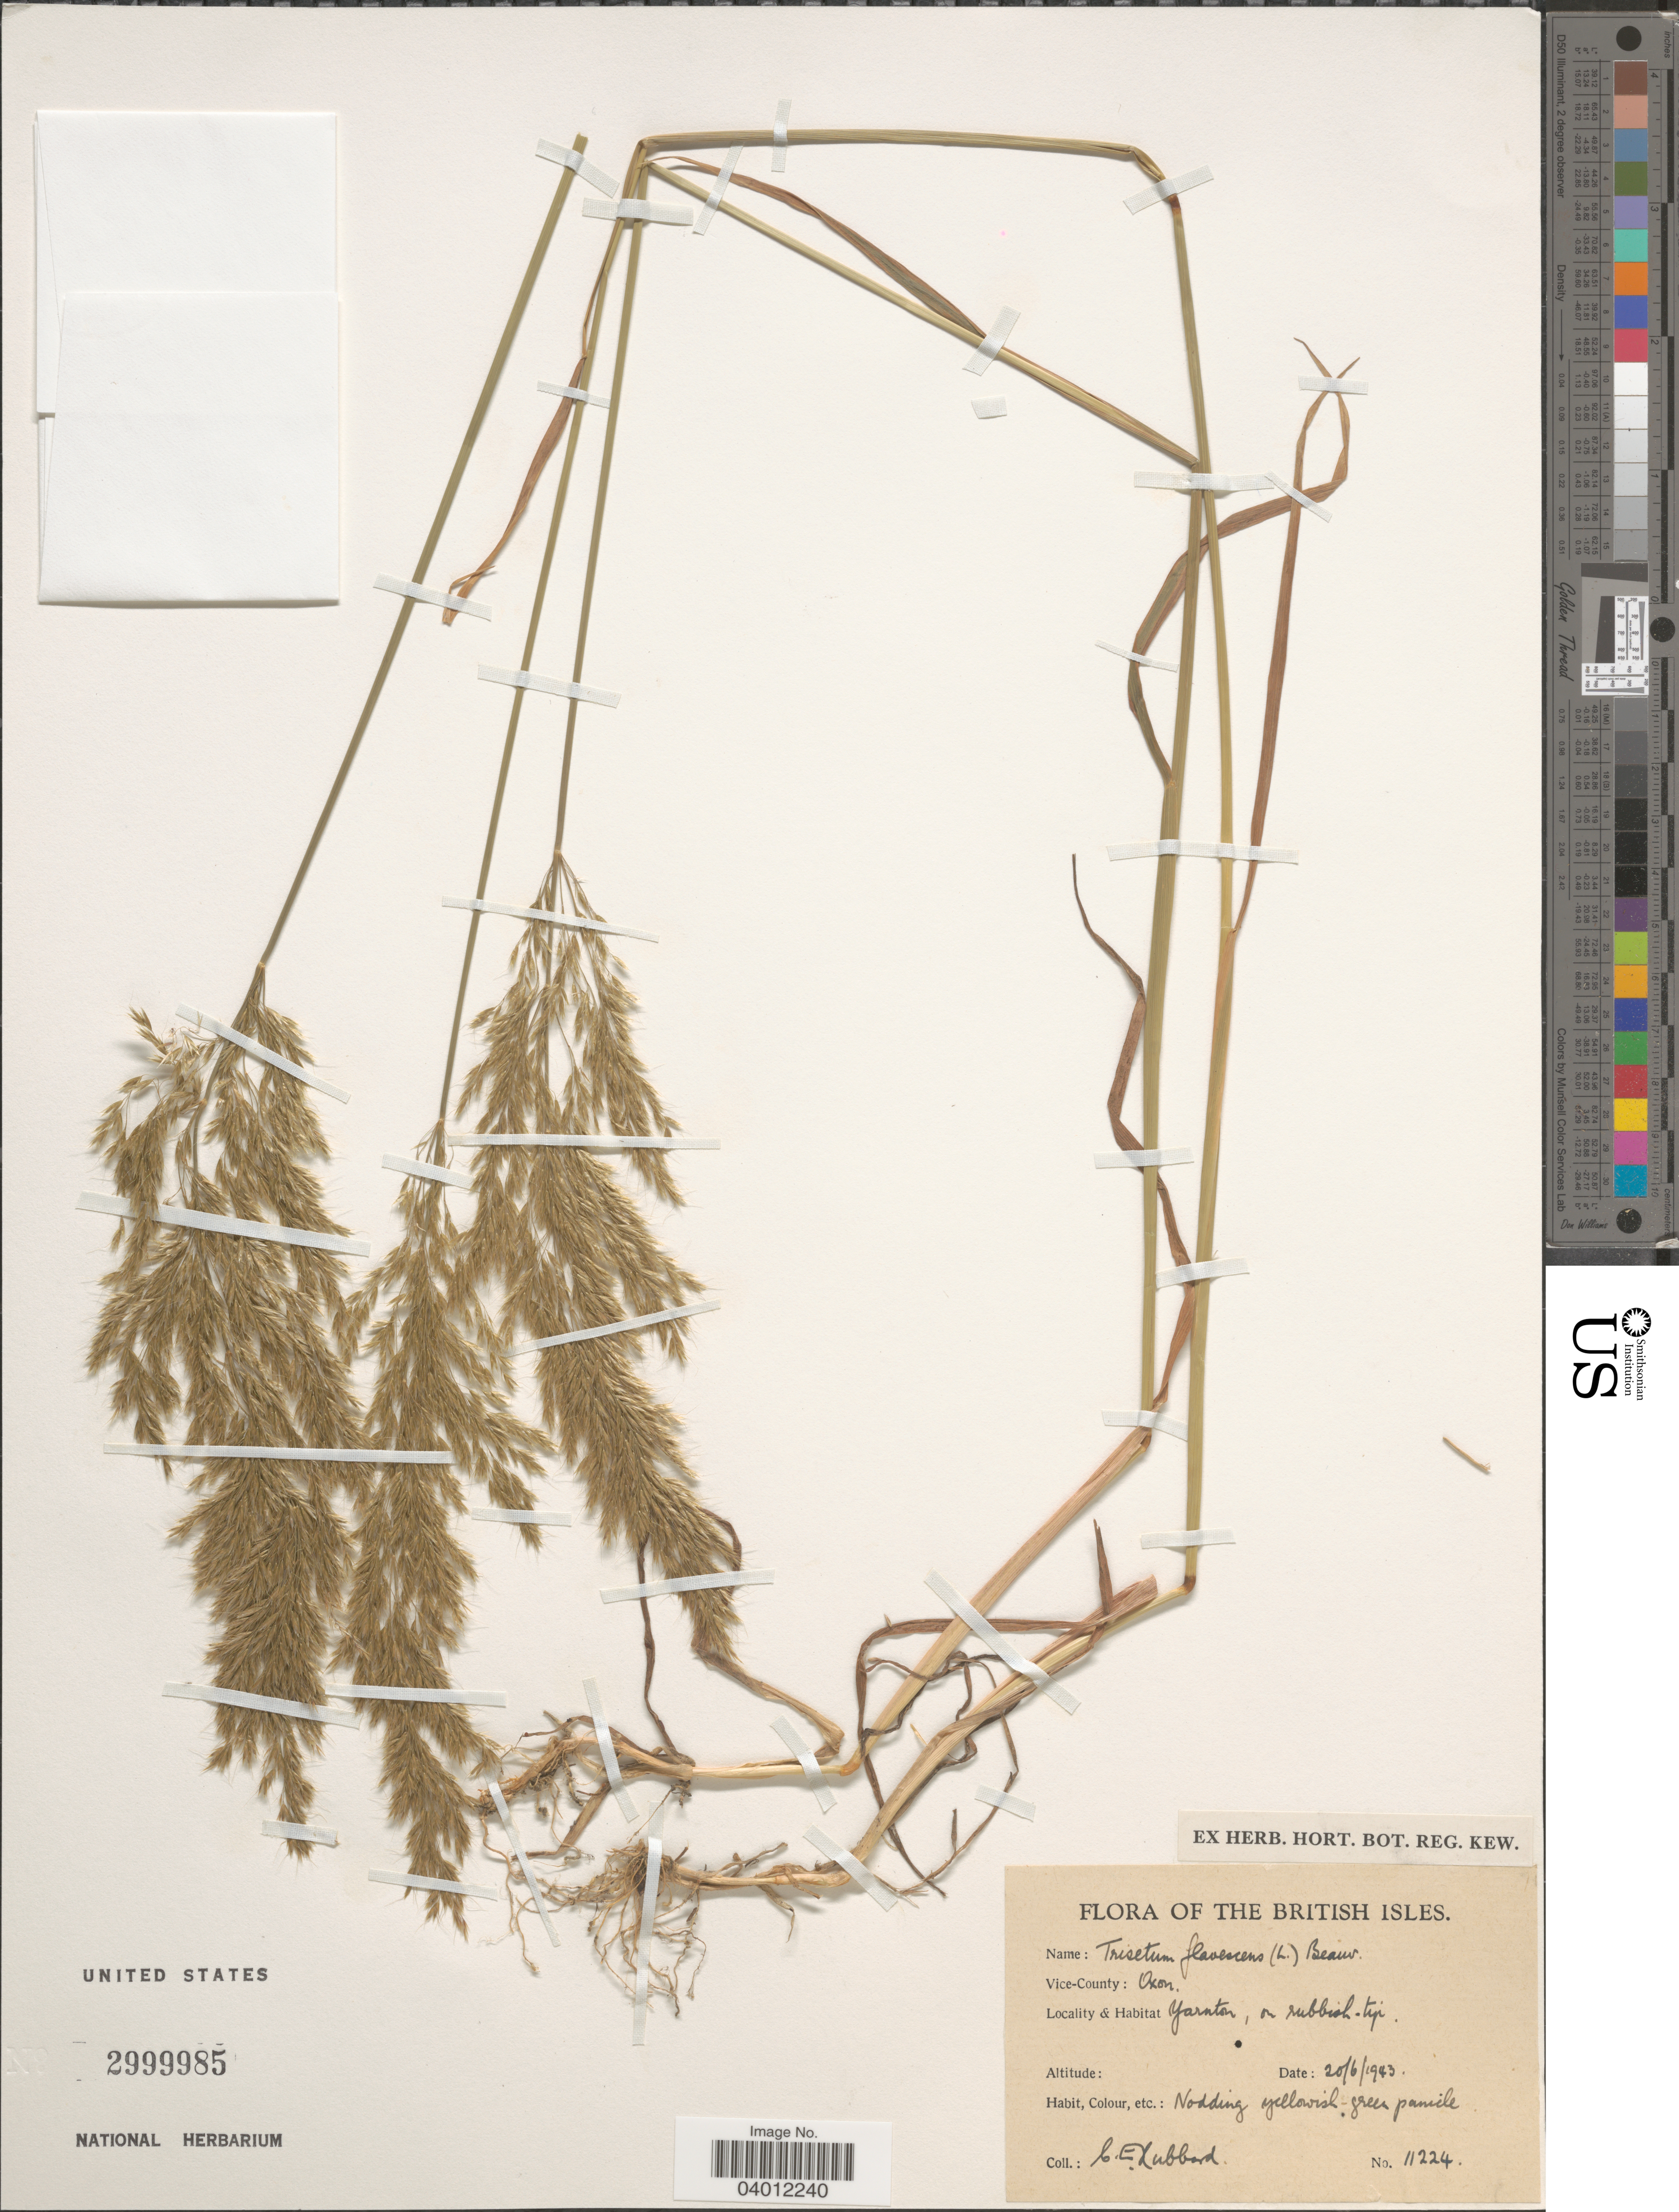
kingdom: Plantae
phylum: Tracheophyta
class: Liliopsida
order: Poales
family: Poaceae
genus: Trisetum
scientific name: Trisetum flavescens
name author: (L.) P. Beauv.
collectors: C. E. Hubbard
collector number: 11224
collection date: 1943-06-20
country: United Kingdom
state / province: England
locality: The British Isles. Vice-County: Oxon. Yarnton, on rubbish tip.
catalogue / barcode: US 2999985